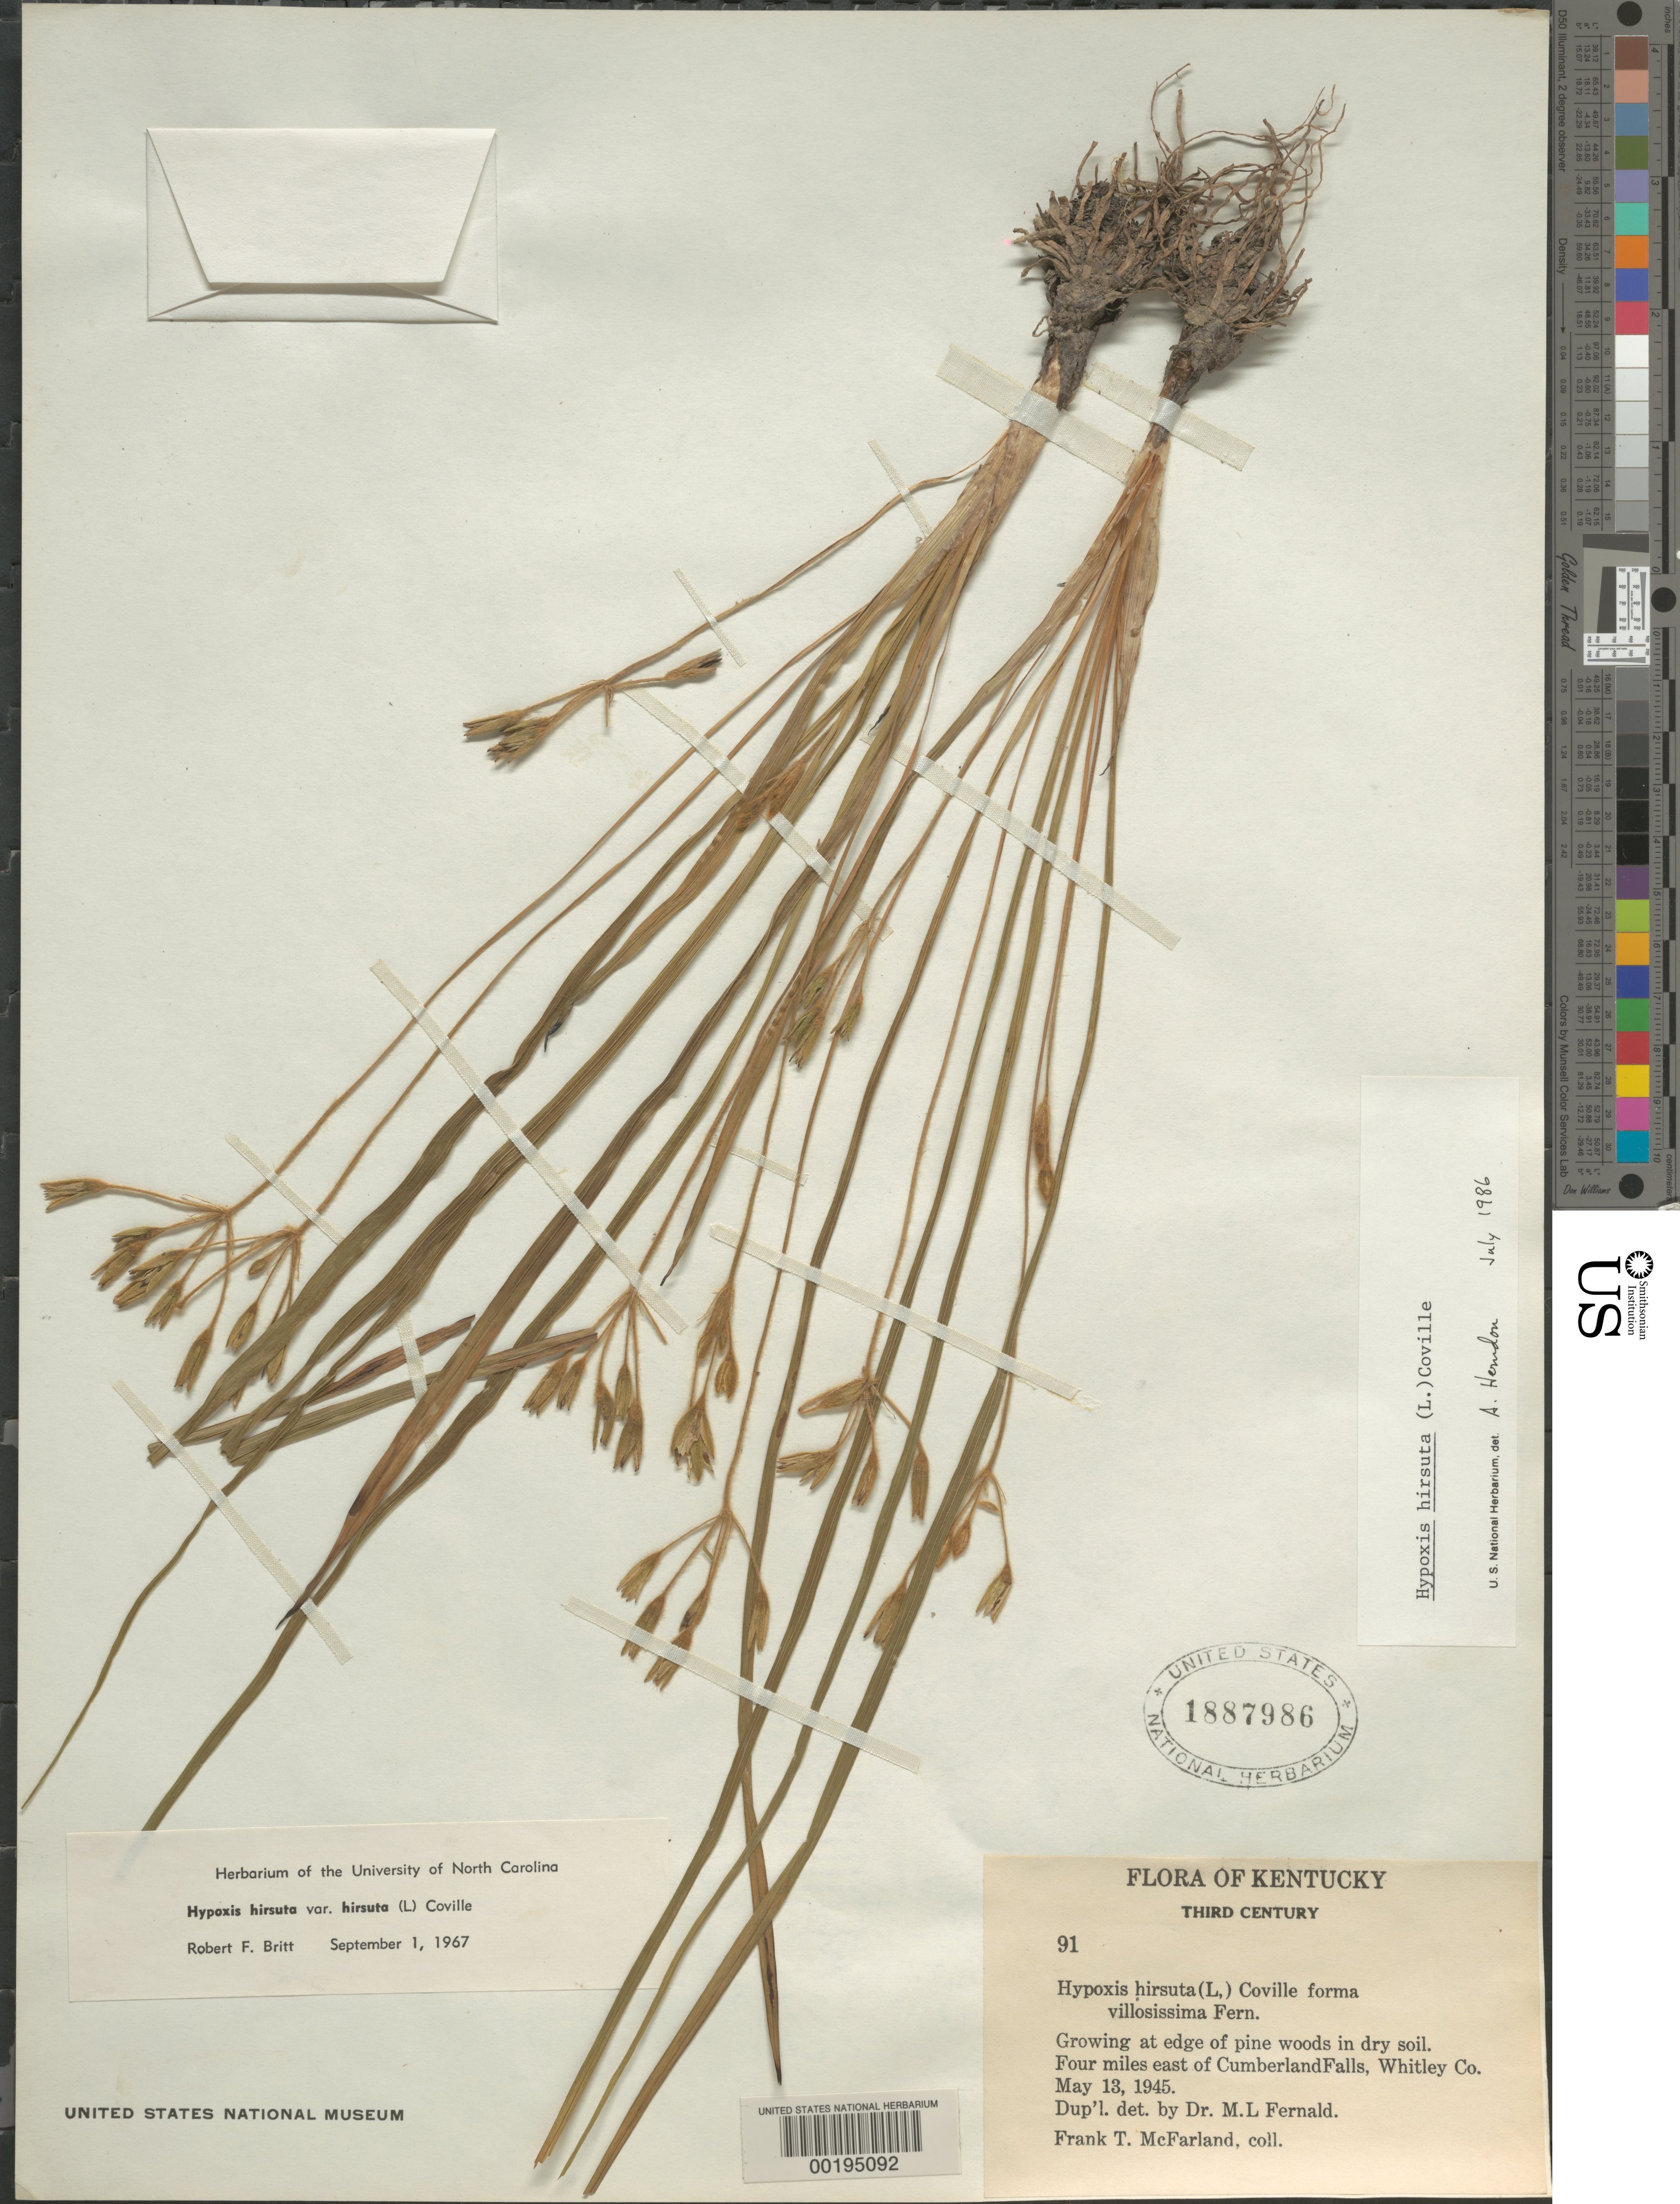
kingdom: Plantae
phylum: Tracheophyta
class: Liliopsida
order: Asparagales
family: Hypoxidaceae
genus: Hypoxis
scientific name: Hypoxis hirsuta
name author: (L.) Coville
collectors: F. T. McFarland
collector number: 91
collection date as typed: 13 May 1945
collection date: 1945-05-13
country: United States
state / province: Kentucky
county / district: Whitley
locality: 4 mi e of cumberland falls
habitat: Edge of woods in dry soil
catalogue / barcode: US 1887986